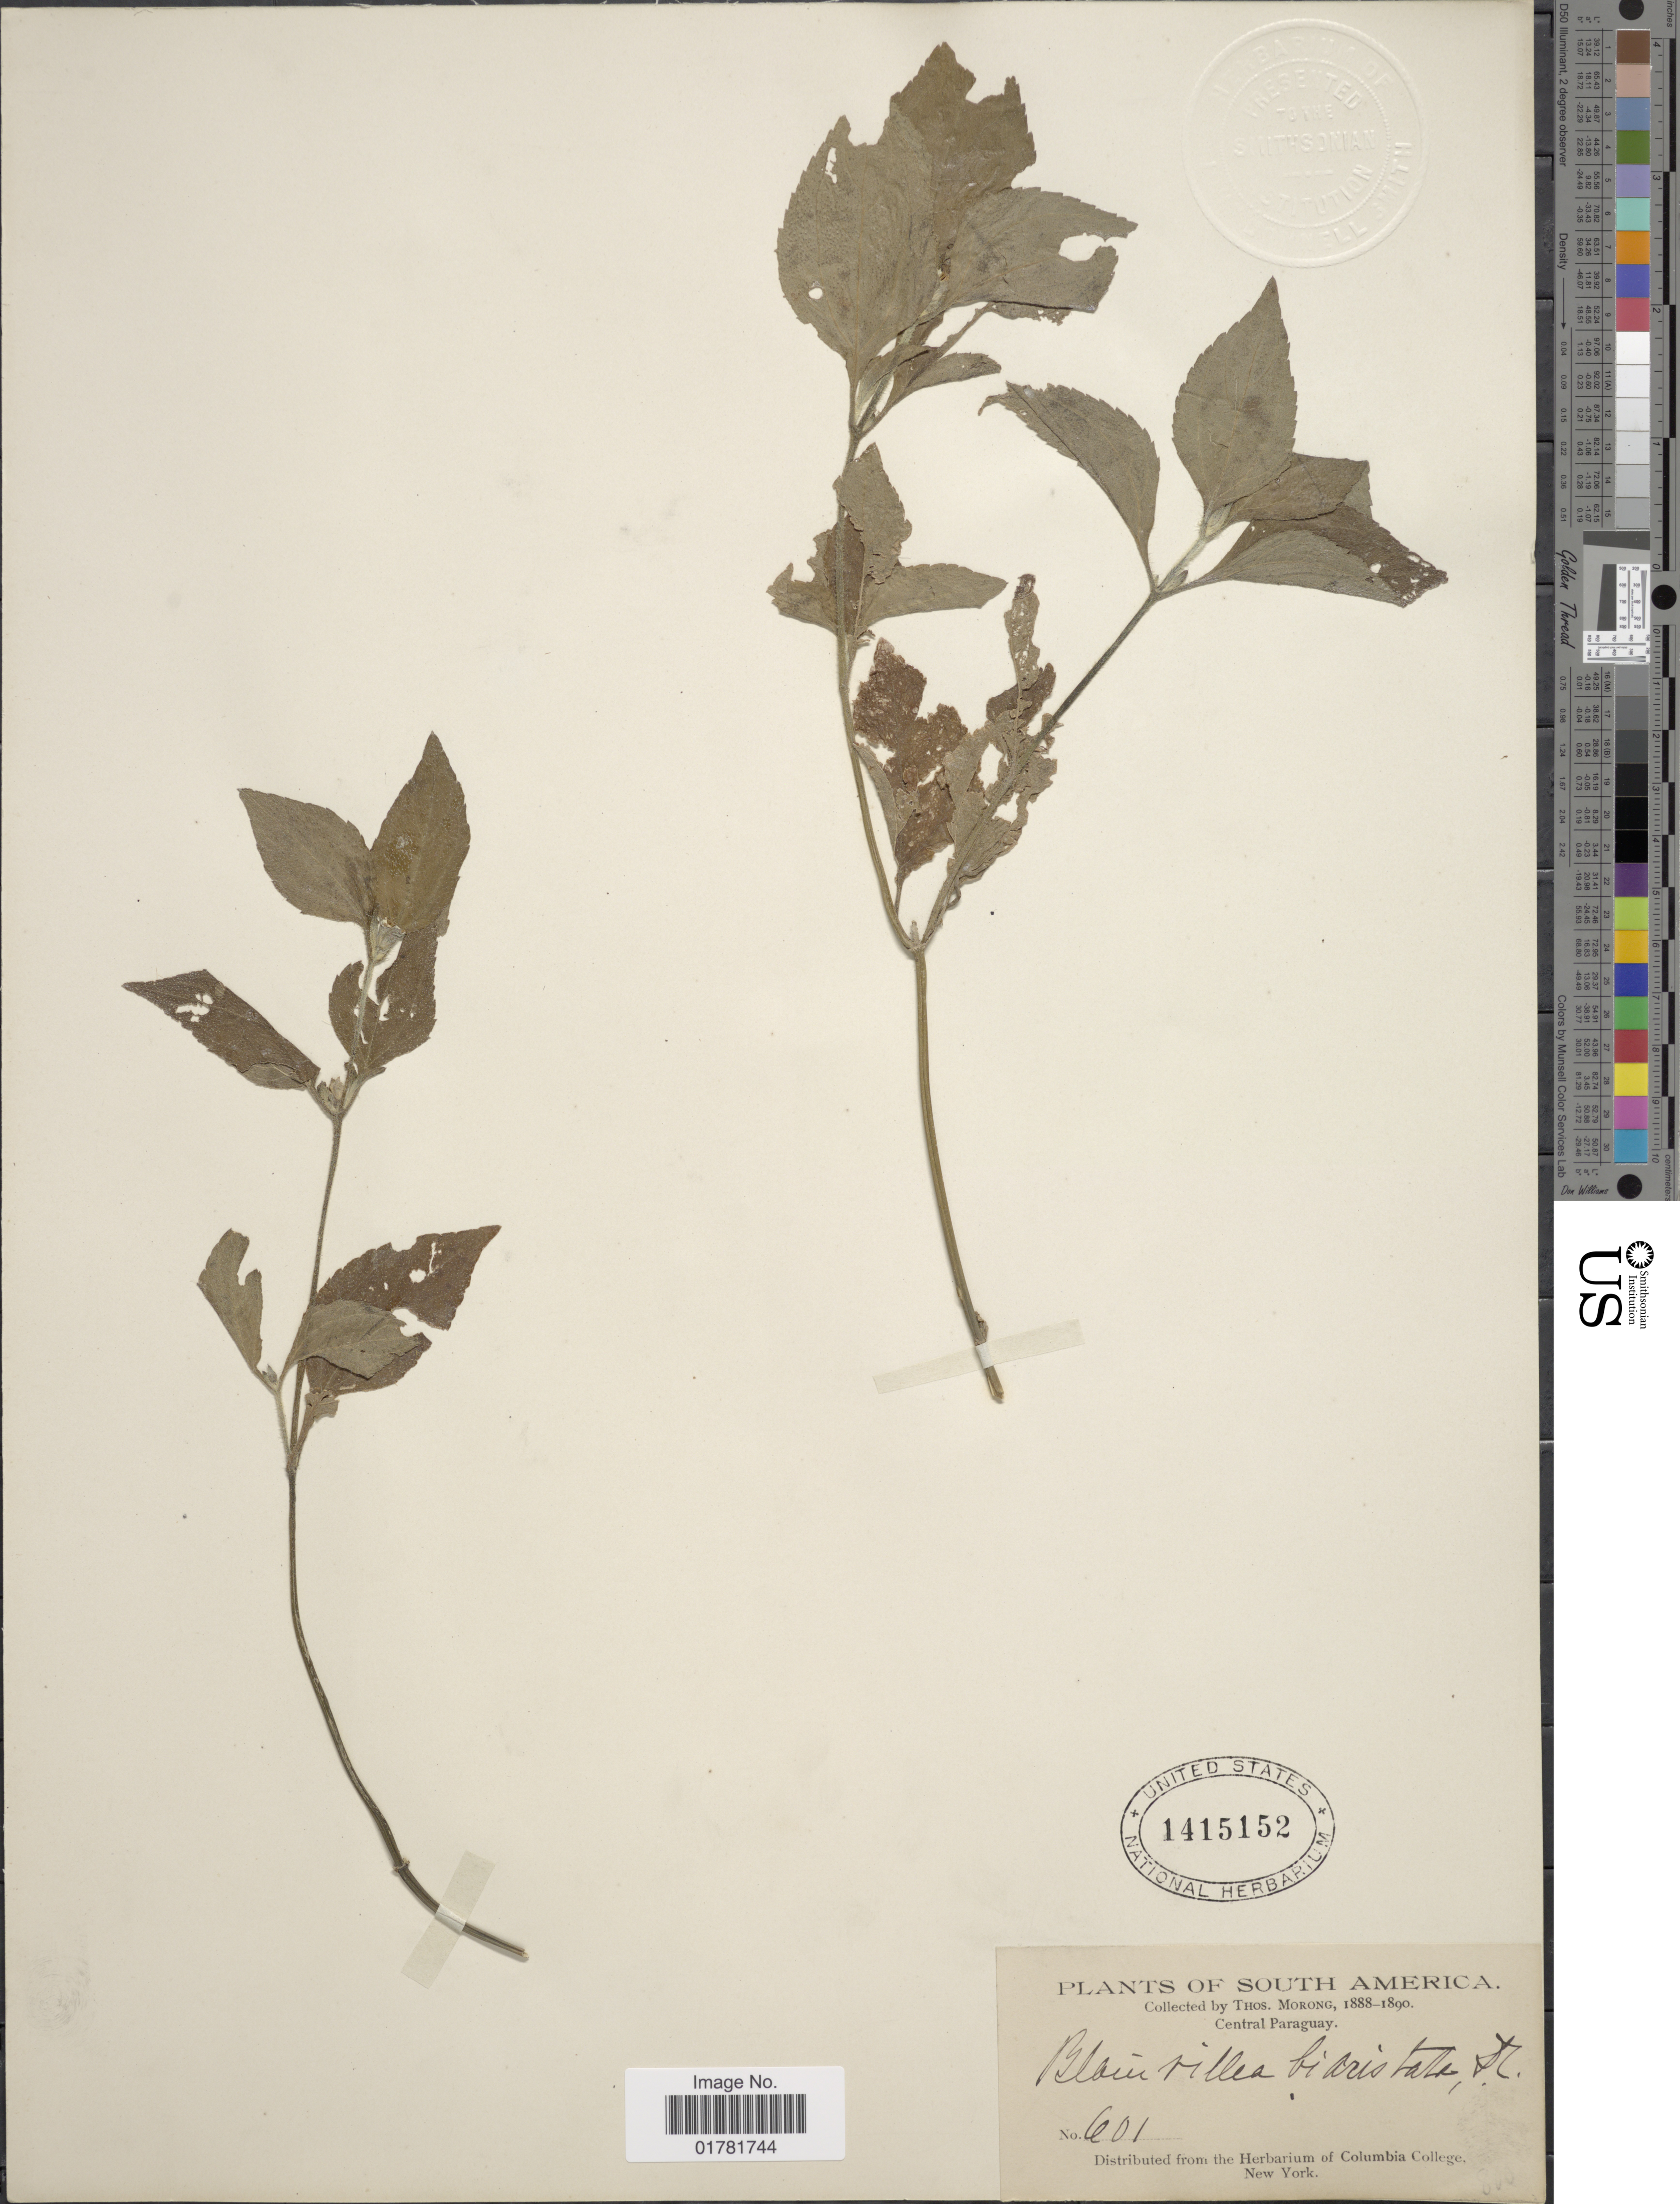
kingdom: Plantae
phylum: Tracheophyta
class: Magnoliopsida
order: Asterales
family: Asteraceae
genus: Calyptocarpus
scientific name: Calyptocarpus baristatus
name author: (DC.) H. Rob.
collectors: ex herb. T. Morong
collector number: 601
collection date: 1888/1890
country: Paraguay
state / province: Central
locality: Central Paraguay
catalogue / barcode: US 1415152